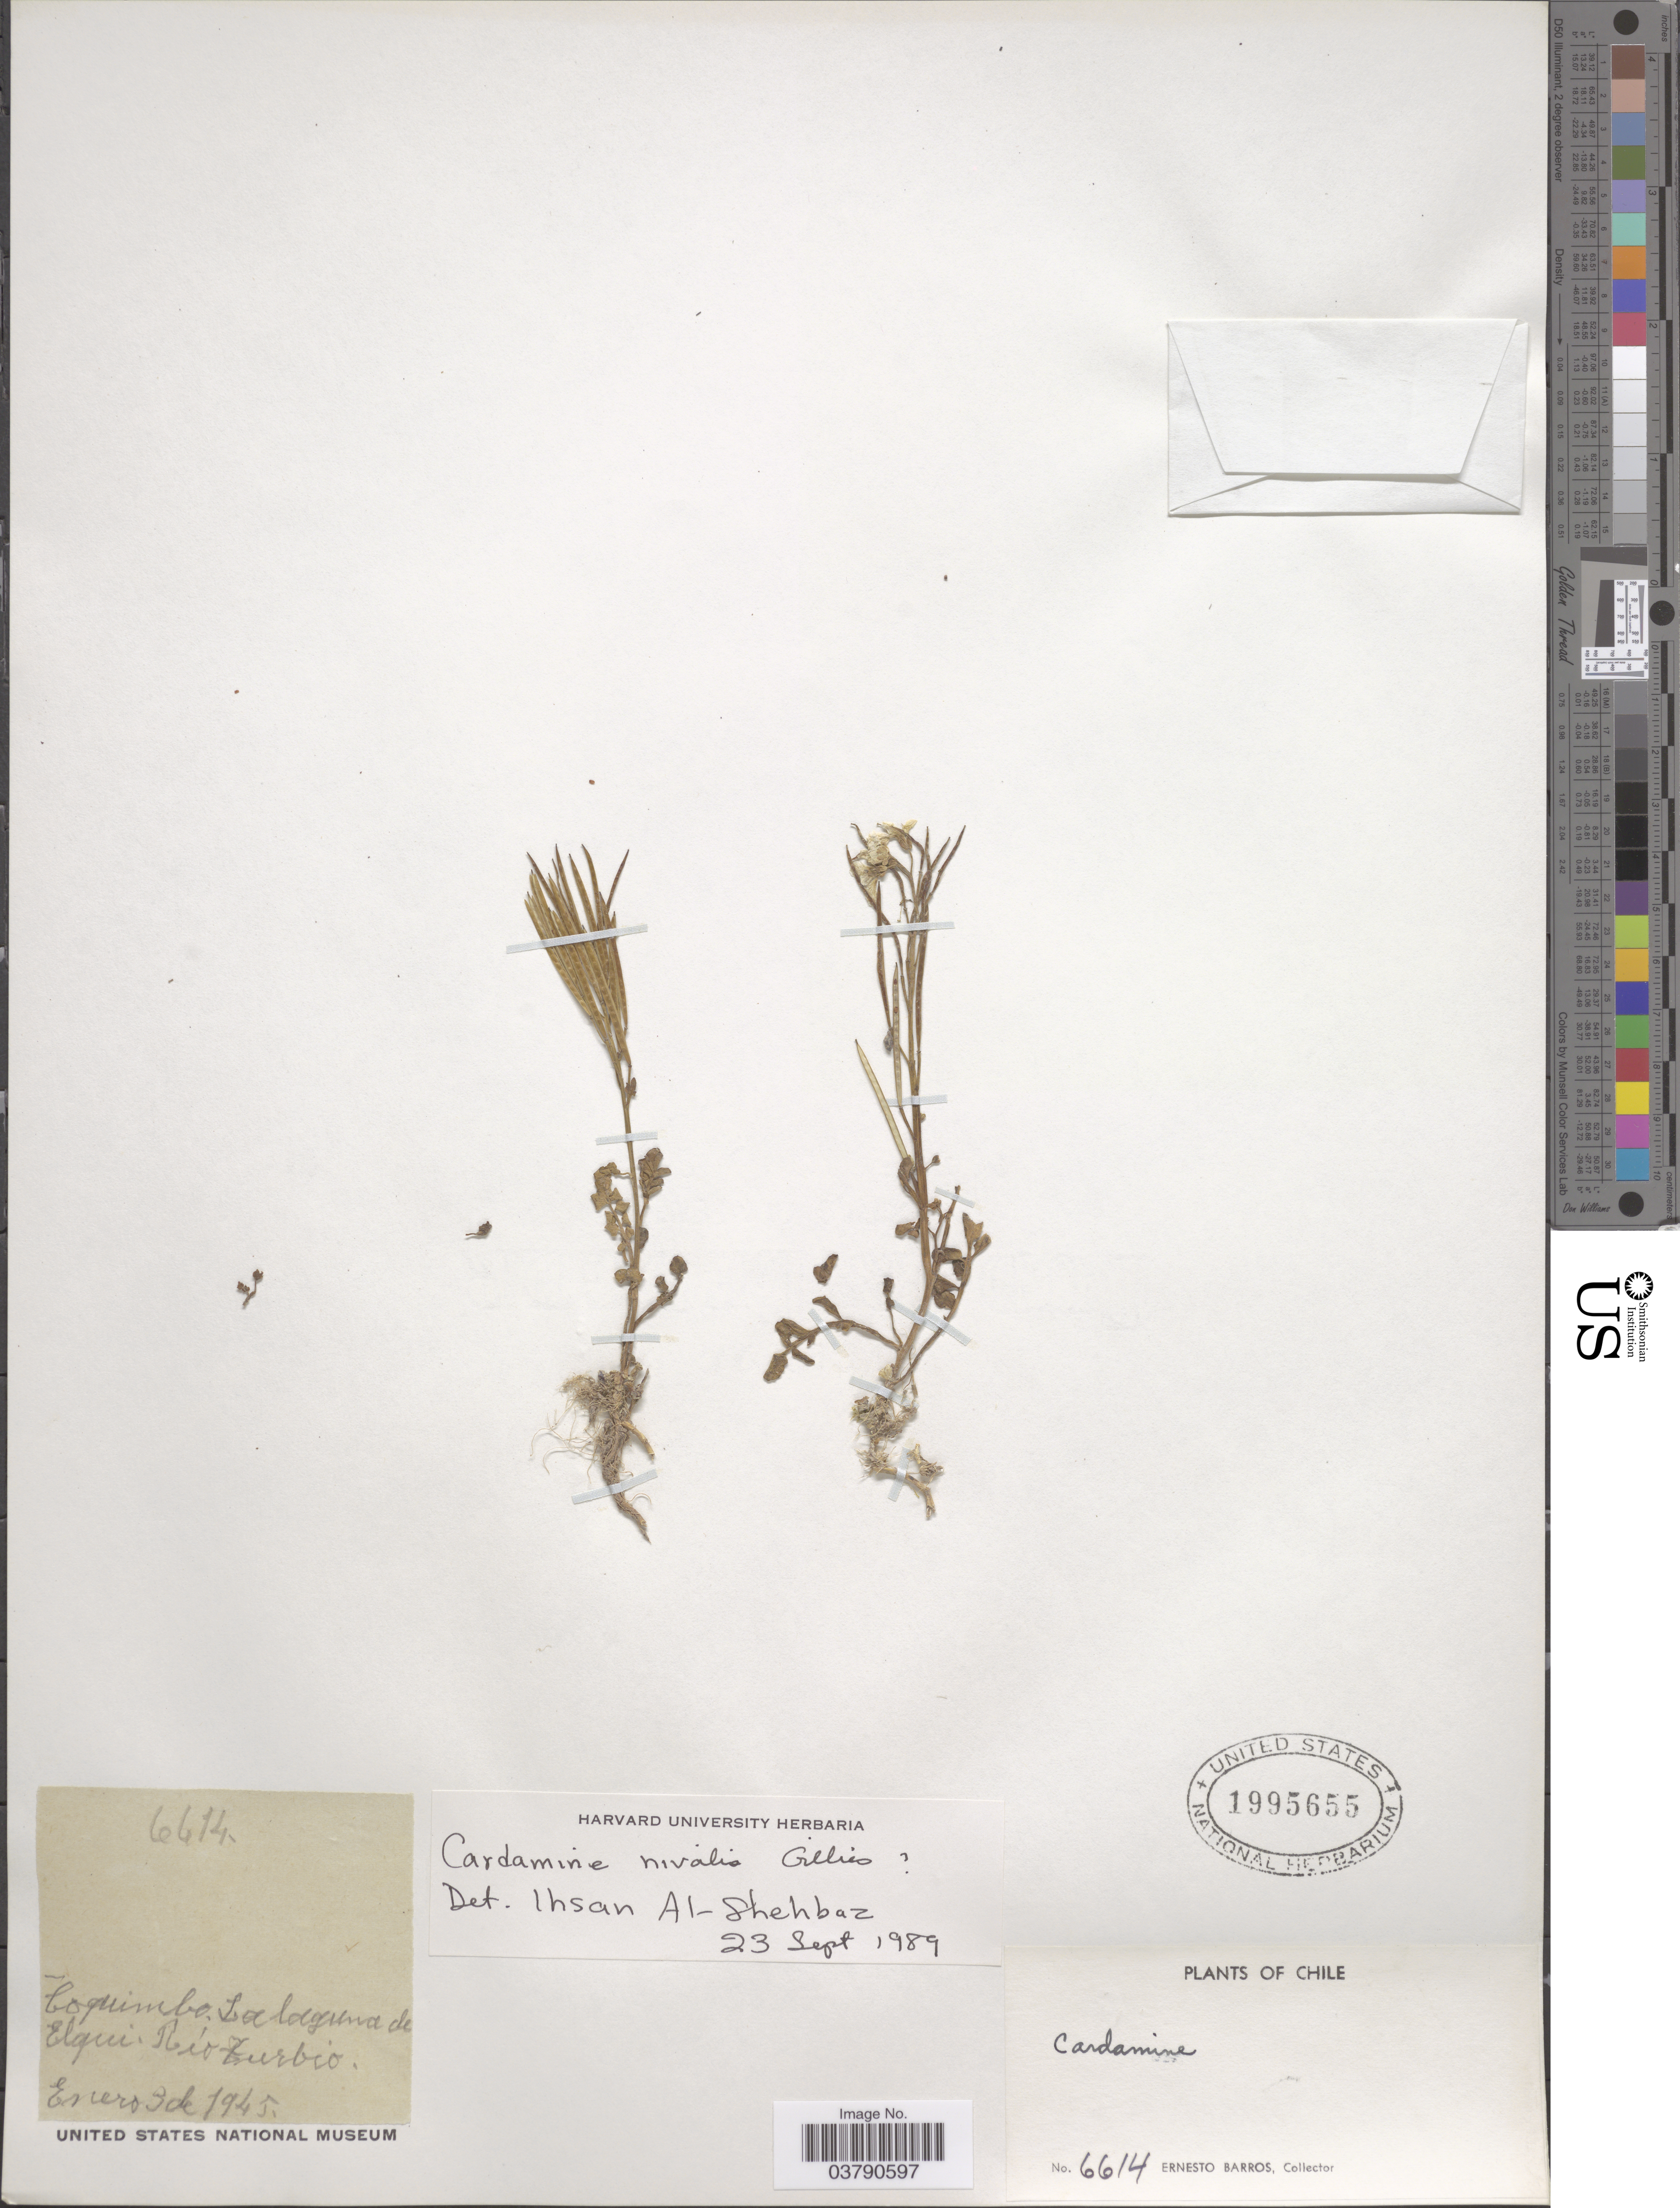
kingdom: Plantae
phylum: Tracheophyta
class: Magnoliopsida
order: Brassicales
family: Brassicaceae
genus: Cardamine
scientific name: Cardamine nivalis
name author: Pall.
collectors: E. Barros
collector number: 6614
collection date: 1945-01-03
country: Chile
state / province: Coquimbo (IV)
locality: La laguna de Elqui. Río Turbio.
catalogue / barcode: US 1995655